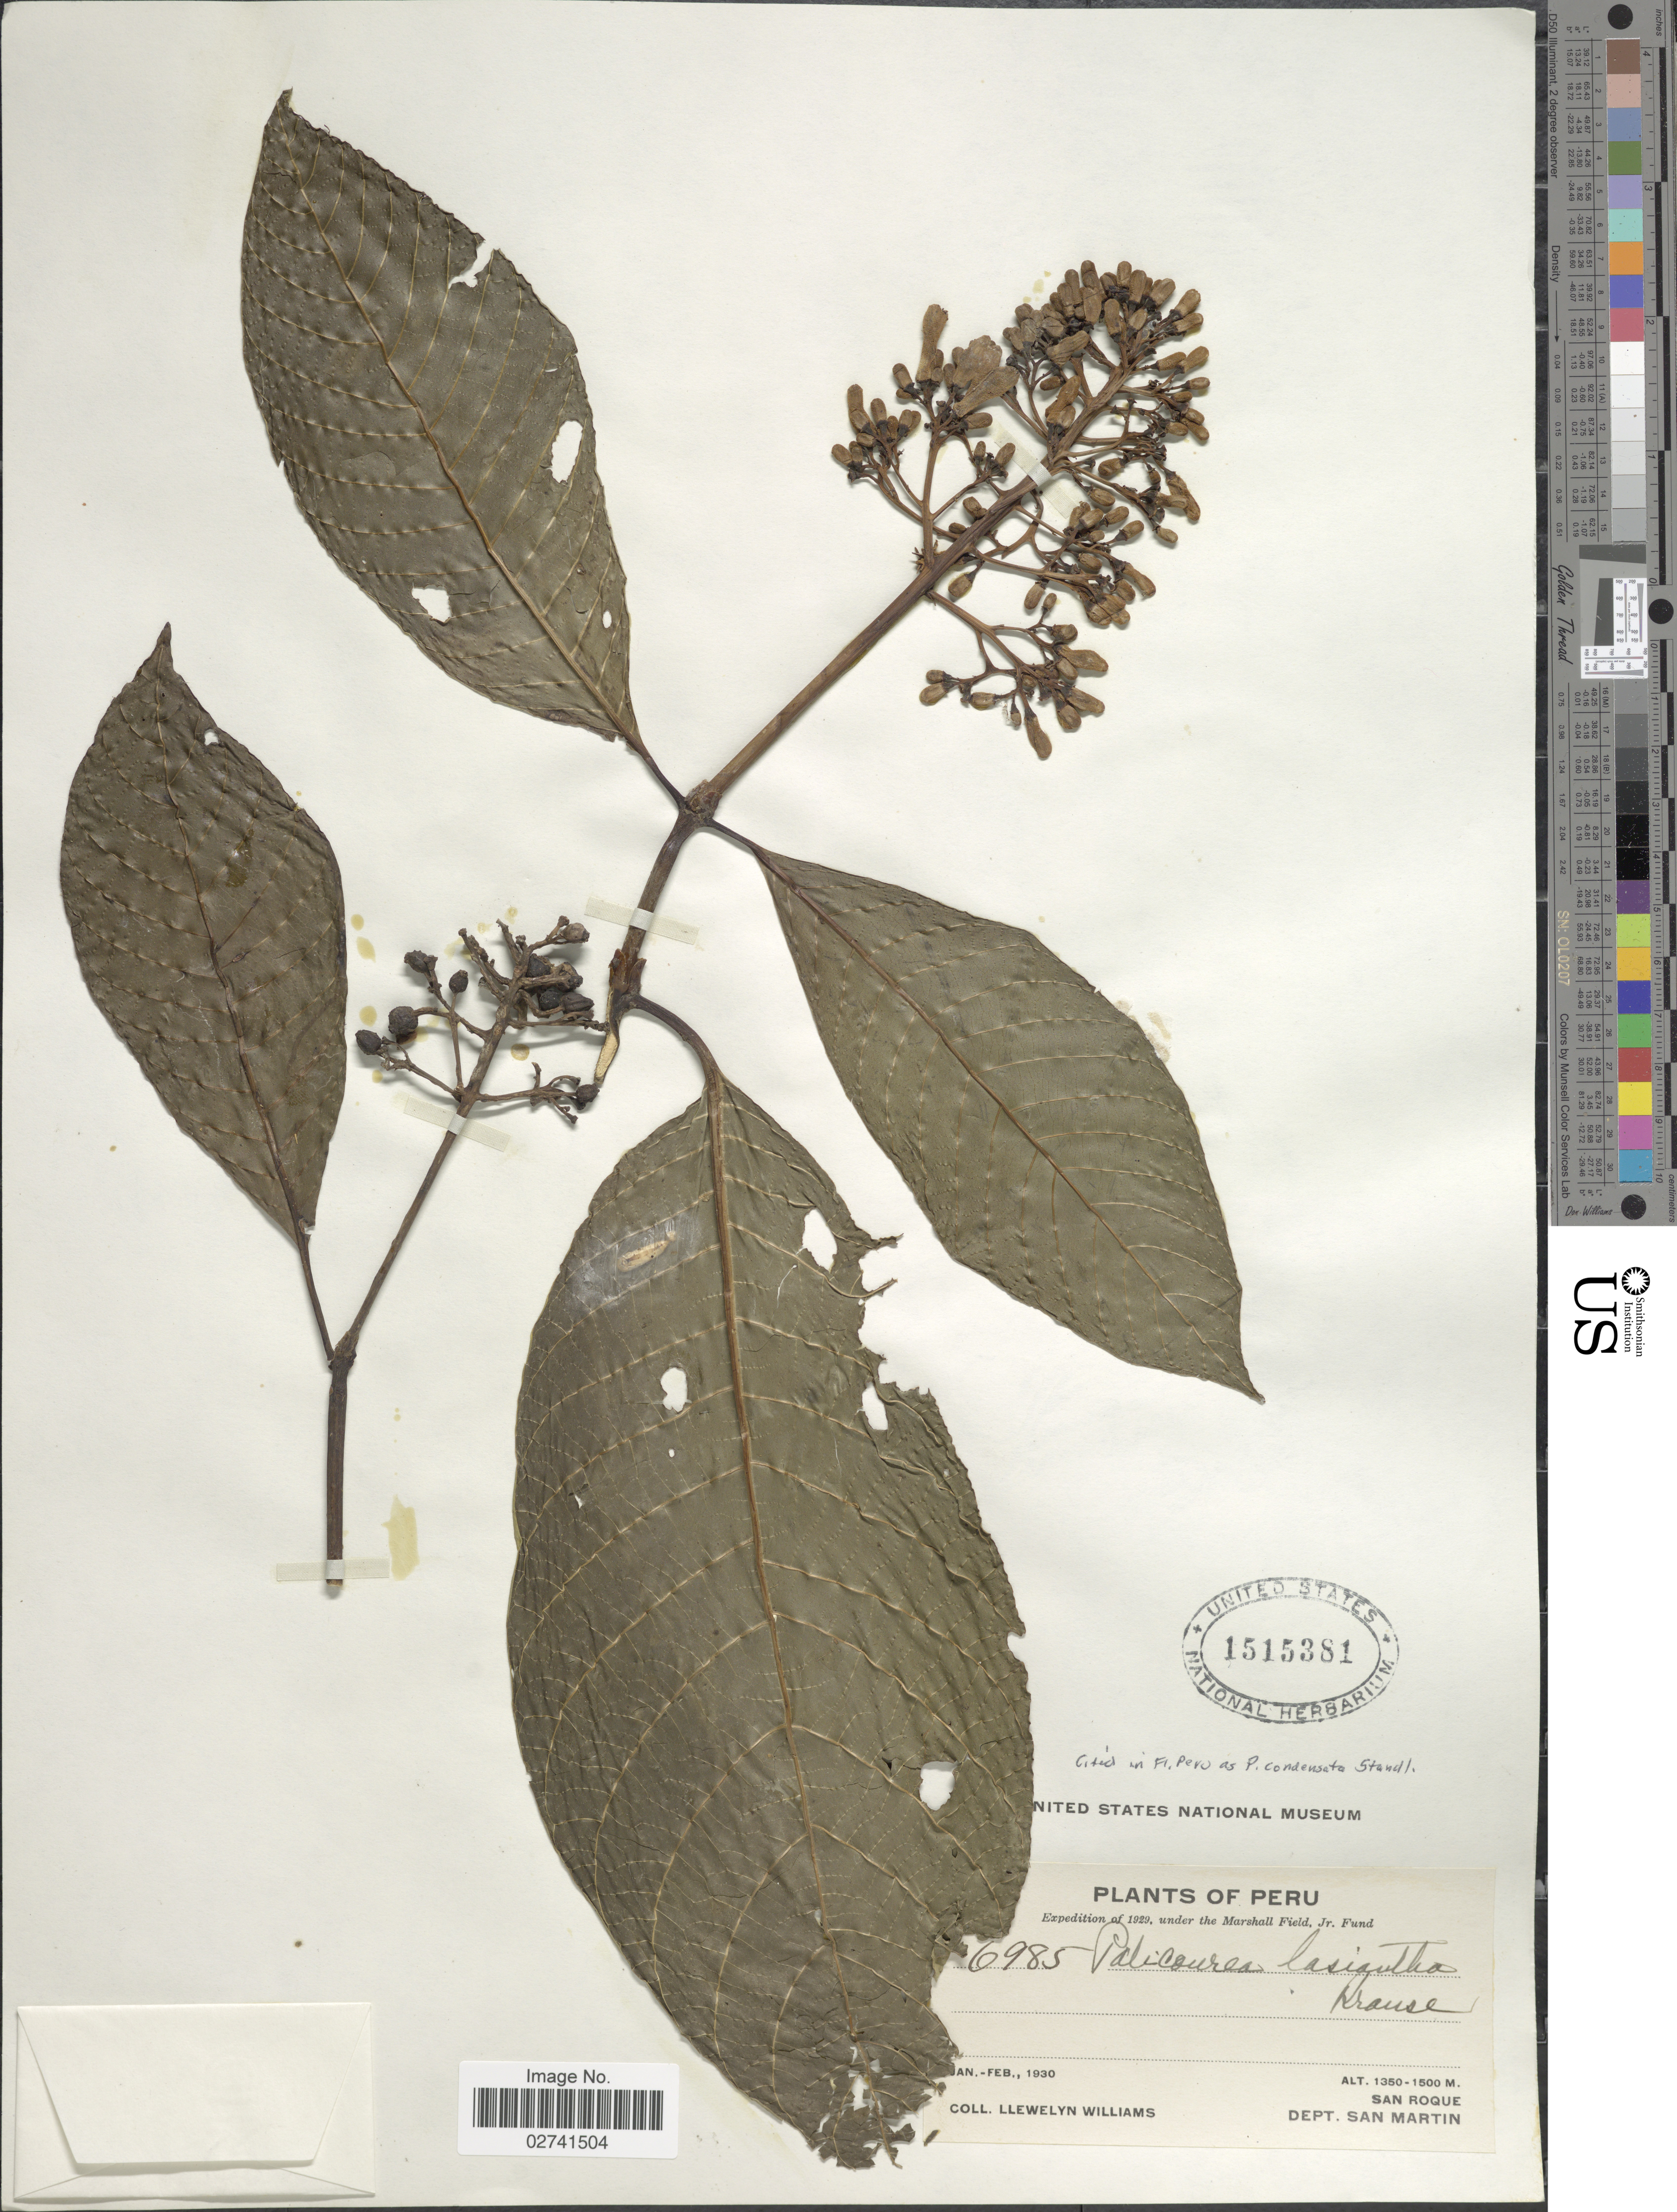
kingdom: Plantae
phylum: Tracheophyta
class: Magnoliopsida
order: Gentianales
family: Rubiaceae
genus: Palicourea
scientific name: Palicourea lasiantha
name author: Krause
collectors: Ll. Williams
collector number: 6985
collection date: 1930-01/1930-02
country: Peru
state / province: San Martín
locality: San Roque, Dept. San Martin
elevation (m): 1350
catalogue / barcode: US 1515381